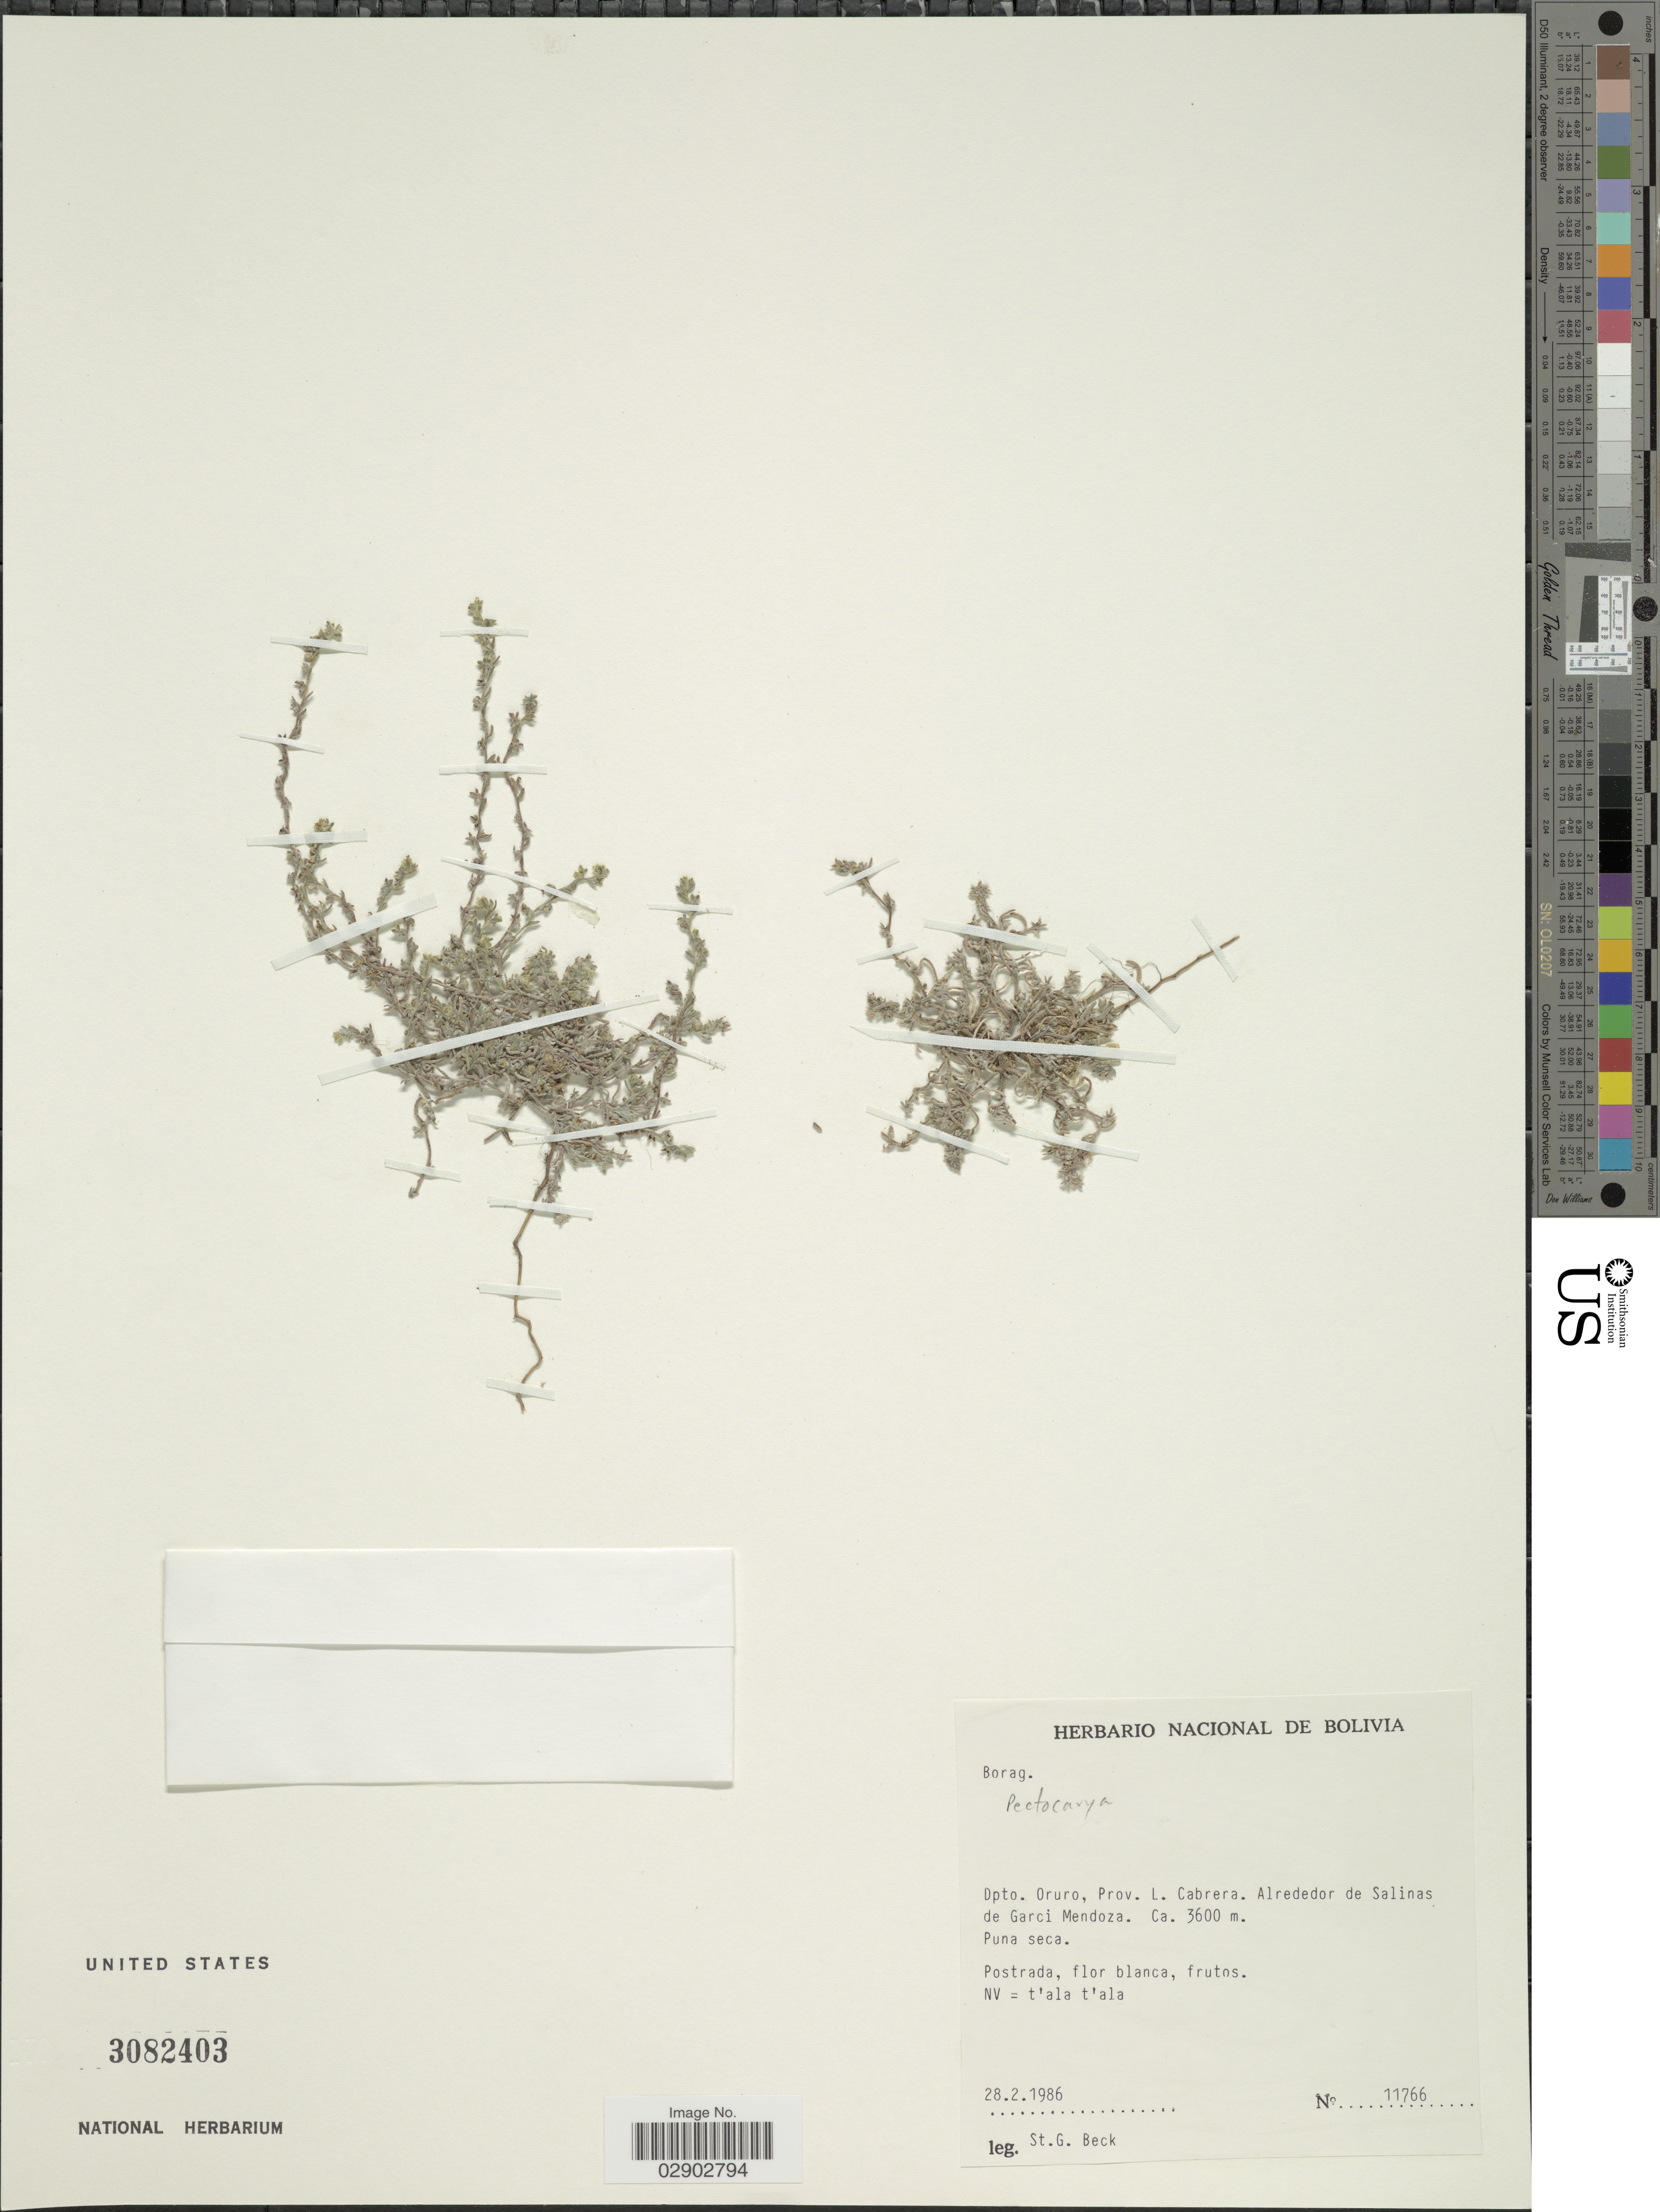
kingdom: Plantae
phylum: Tracheophyta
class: Magnoliopsida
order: Boraginales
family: Boraginaceae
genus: Pectocarya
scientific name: Pectocarya sp.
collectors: S. G. Beck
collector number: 11766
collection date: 1986-02-28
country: Bolivia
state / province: Oruro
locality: Dpto. Oruro, Prov. L. Cabrera. Alrededor de Salinas de Garci Mendoza.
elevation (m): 3600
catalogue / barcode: US 3082403